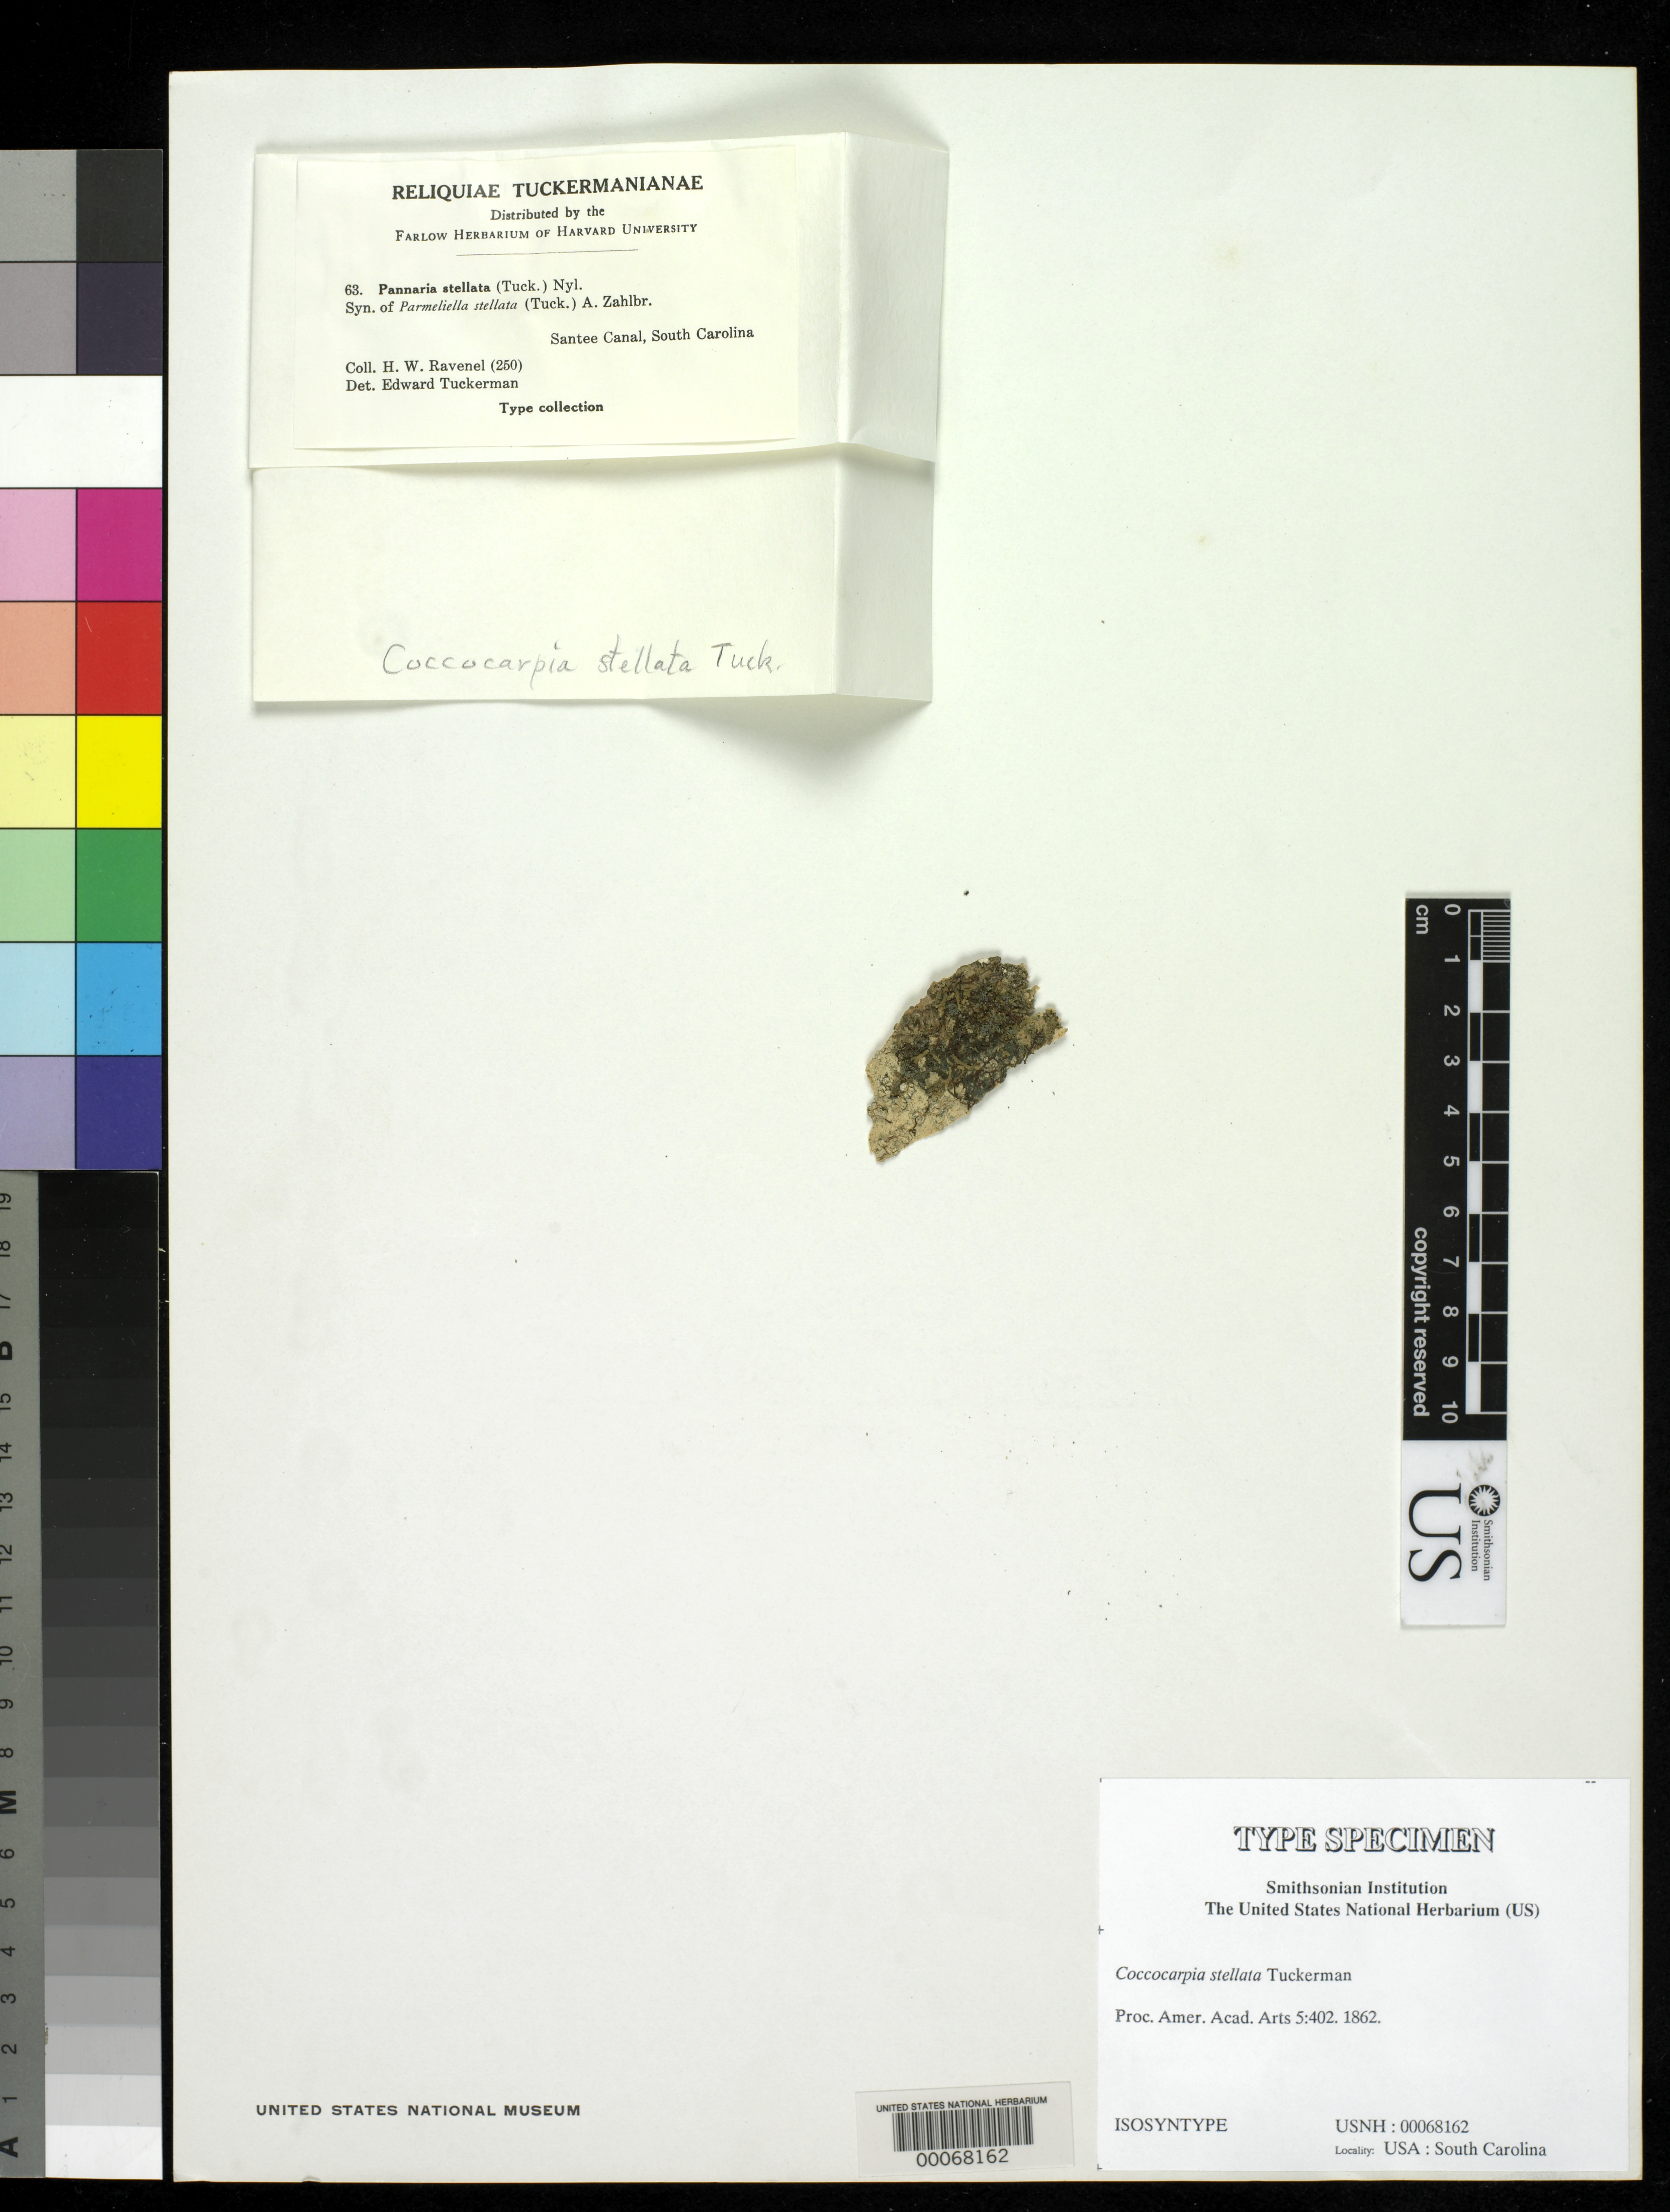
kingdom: Fungi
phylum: Ascomycota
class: Lecanoromycetes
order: Peltigerales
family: Coccocarpiaceae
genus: Coccocarpia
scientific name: Coccocarpia stellata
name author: Tuck.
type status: Isosyntype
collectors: H. Ravenel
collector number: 63 (Reliq. Tuck.)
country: United States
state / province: South Carolina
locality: Santee Canal.